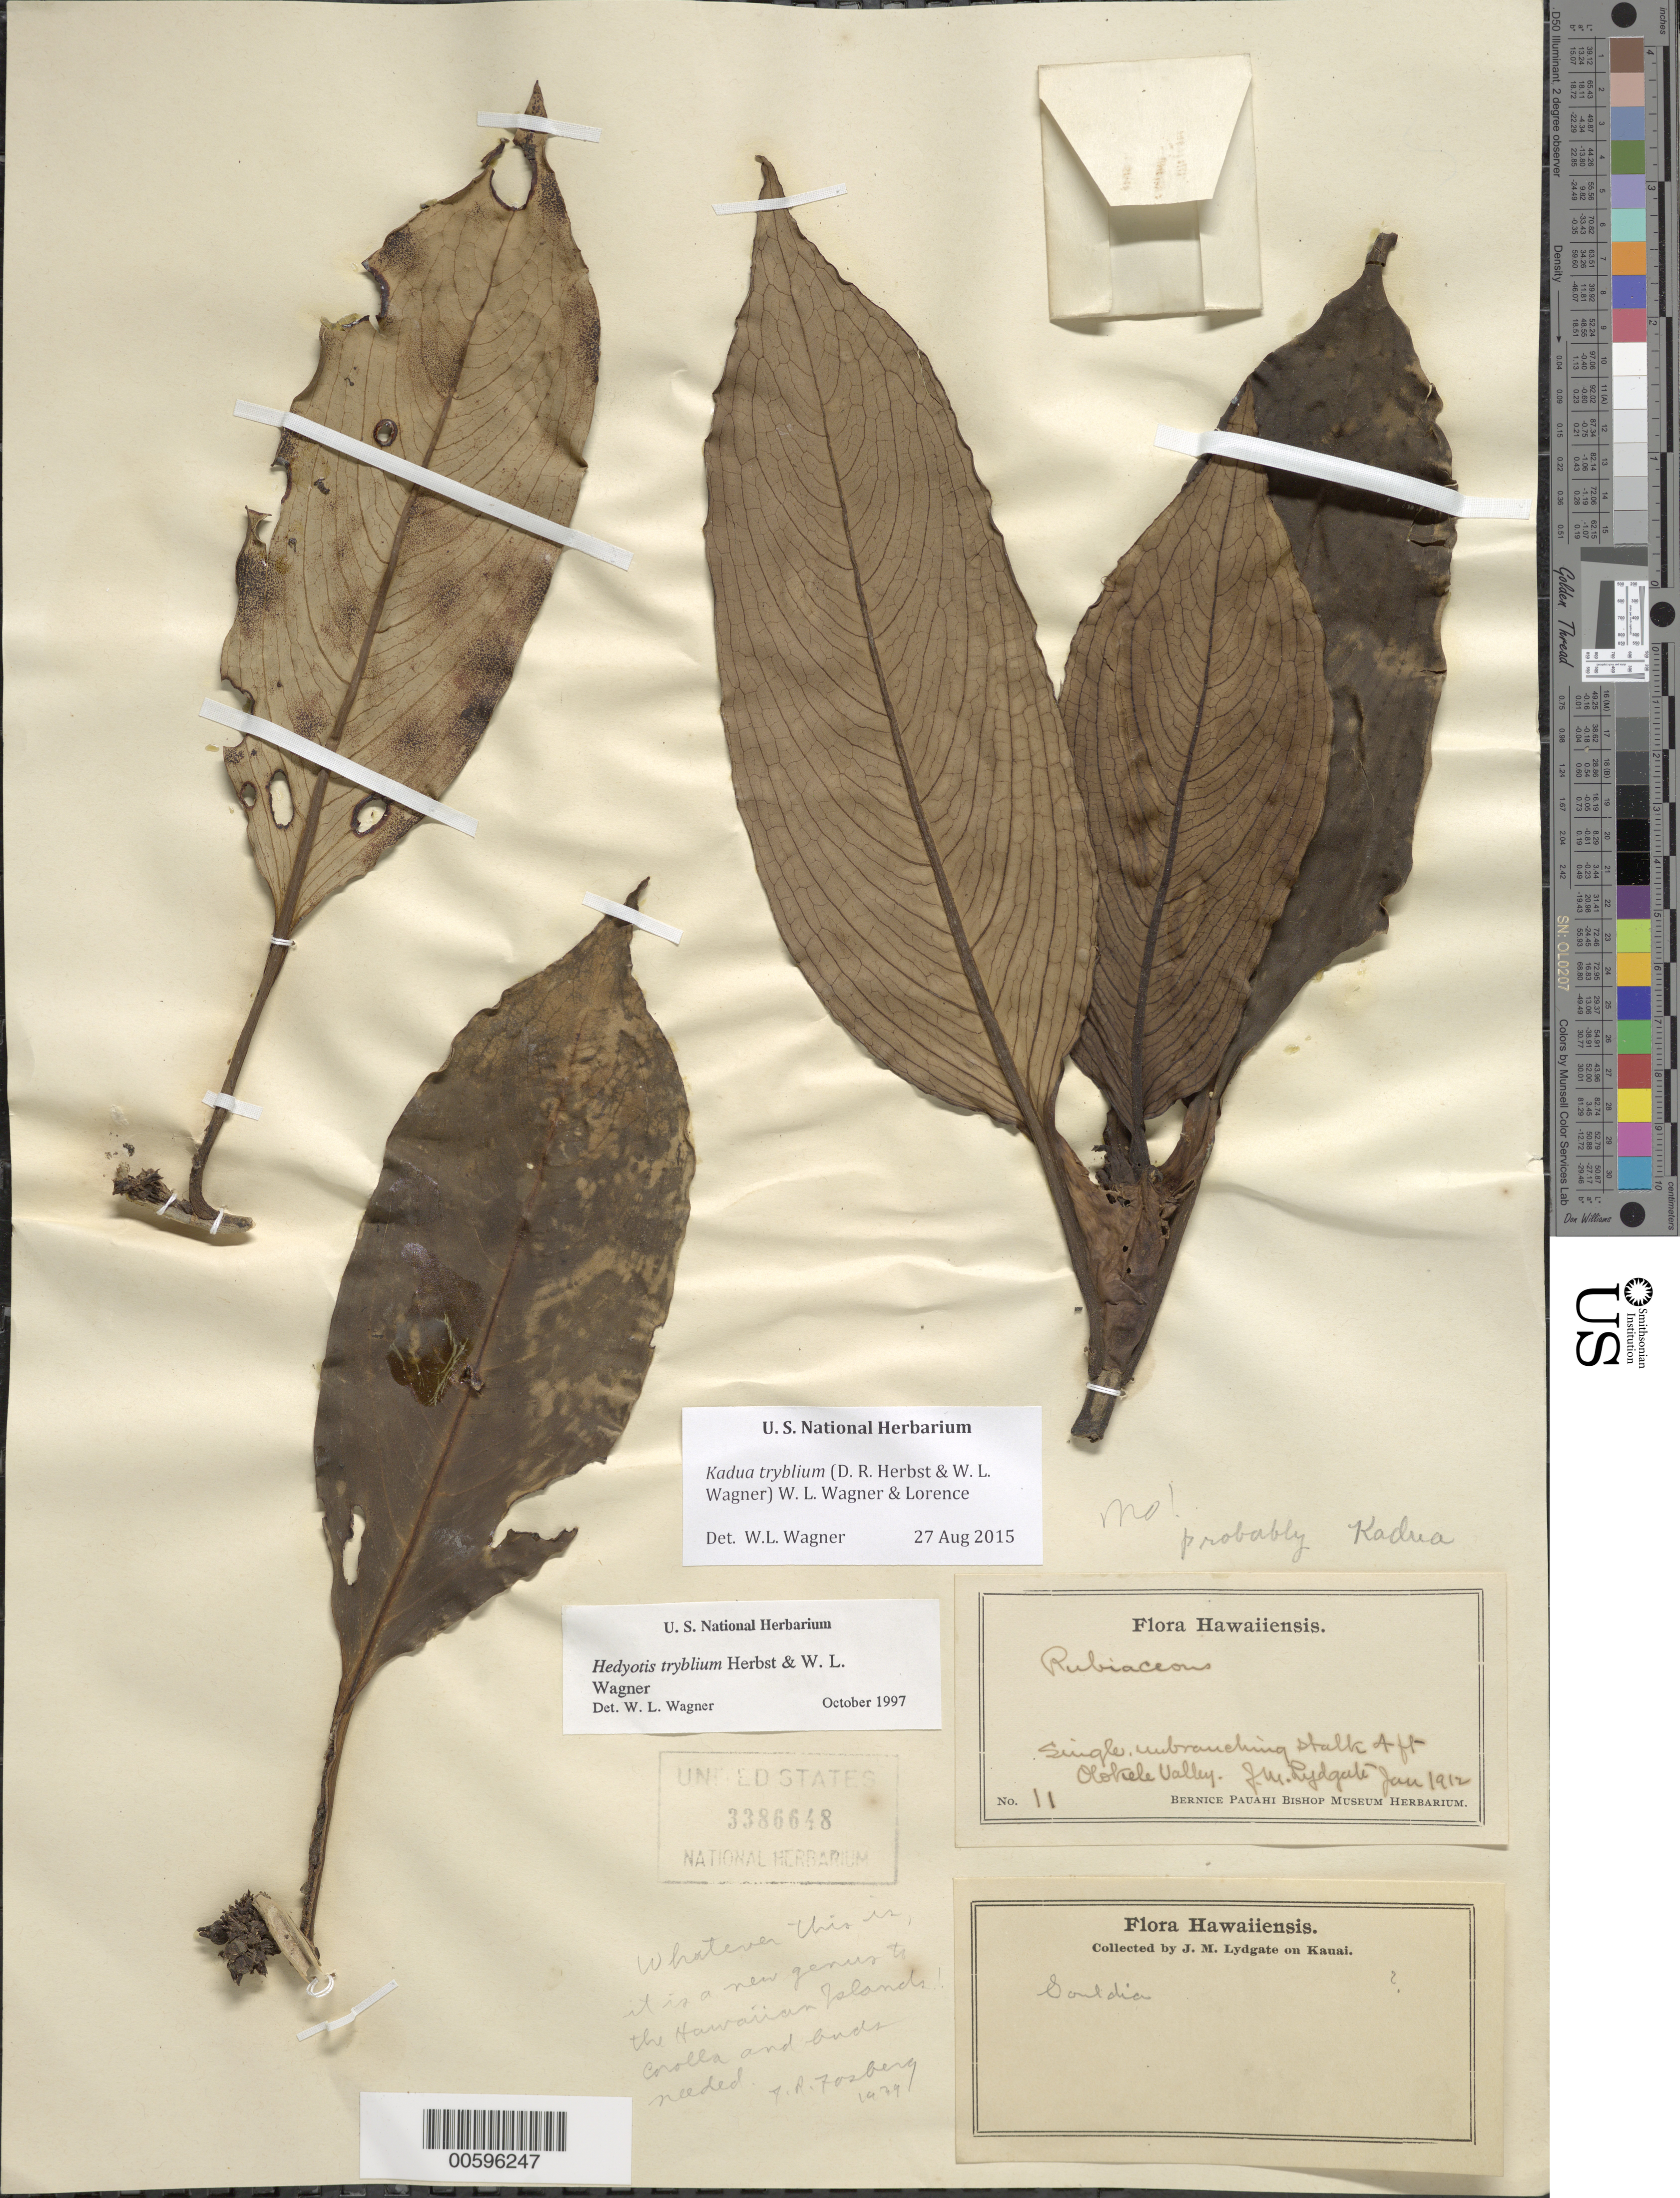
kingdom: Plantae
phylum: Tracheophyta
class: Magnoliopsida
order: Gentianales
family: Rubiaceae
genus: Kadua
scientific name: Kadua tryblium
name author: (D.R. Herbst & W.L. Wagner) W.L. Wagner & Lorence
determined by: Wagner, W. L., (BOT), Smithsonian Institution - National Museum of Natural History (UNITED STATES)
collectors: J. Lydgate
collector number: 11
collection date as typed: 0 Jan 1912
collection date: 1912-01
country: United States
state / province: Hawaii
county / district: Kauai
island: Kaua'i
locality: Olokele Valley.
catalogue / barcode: US 3386648